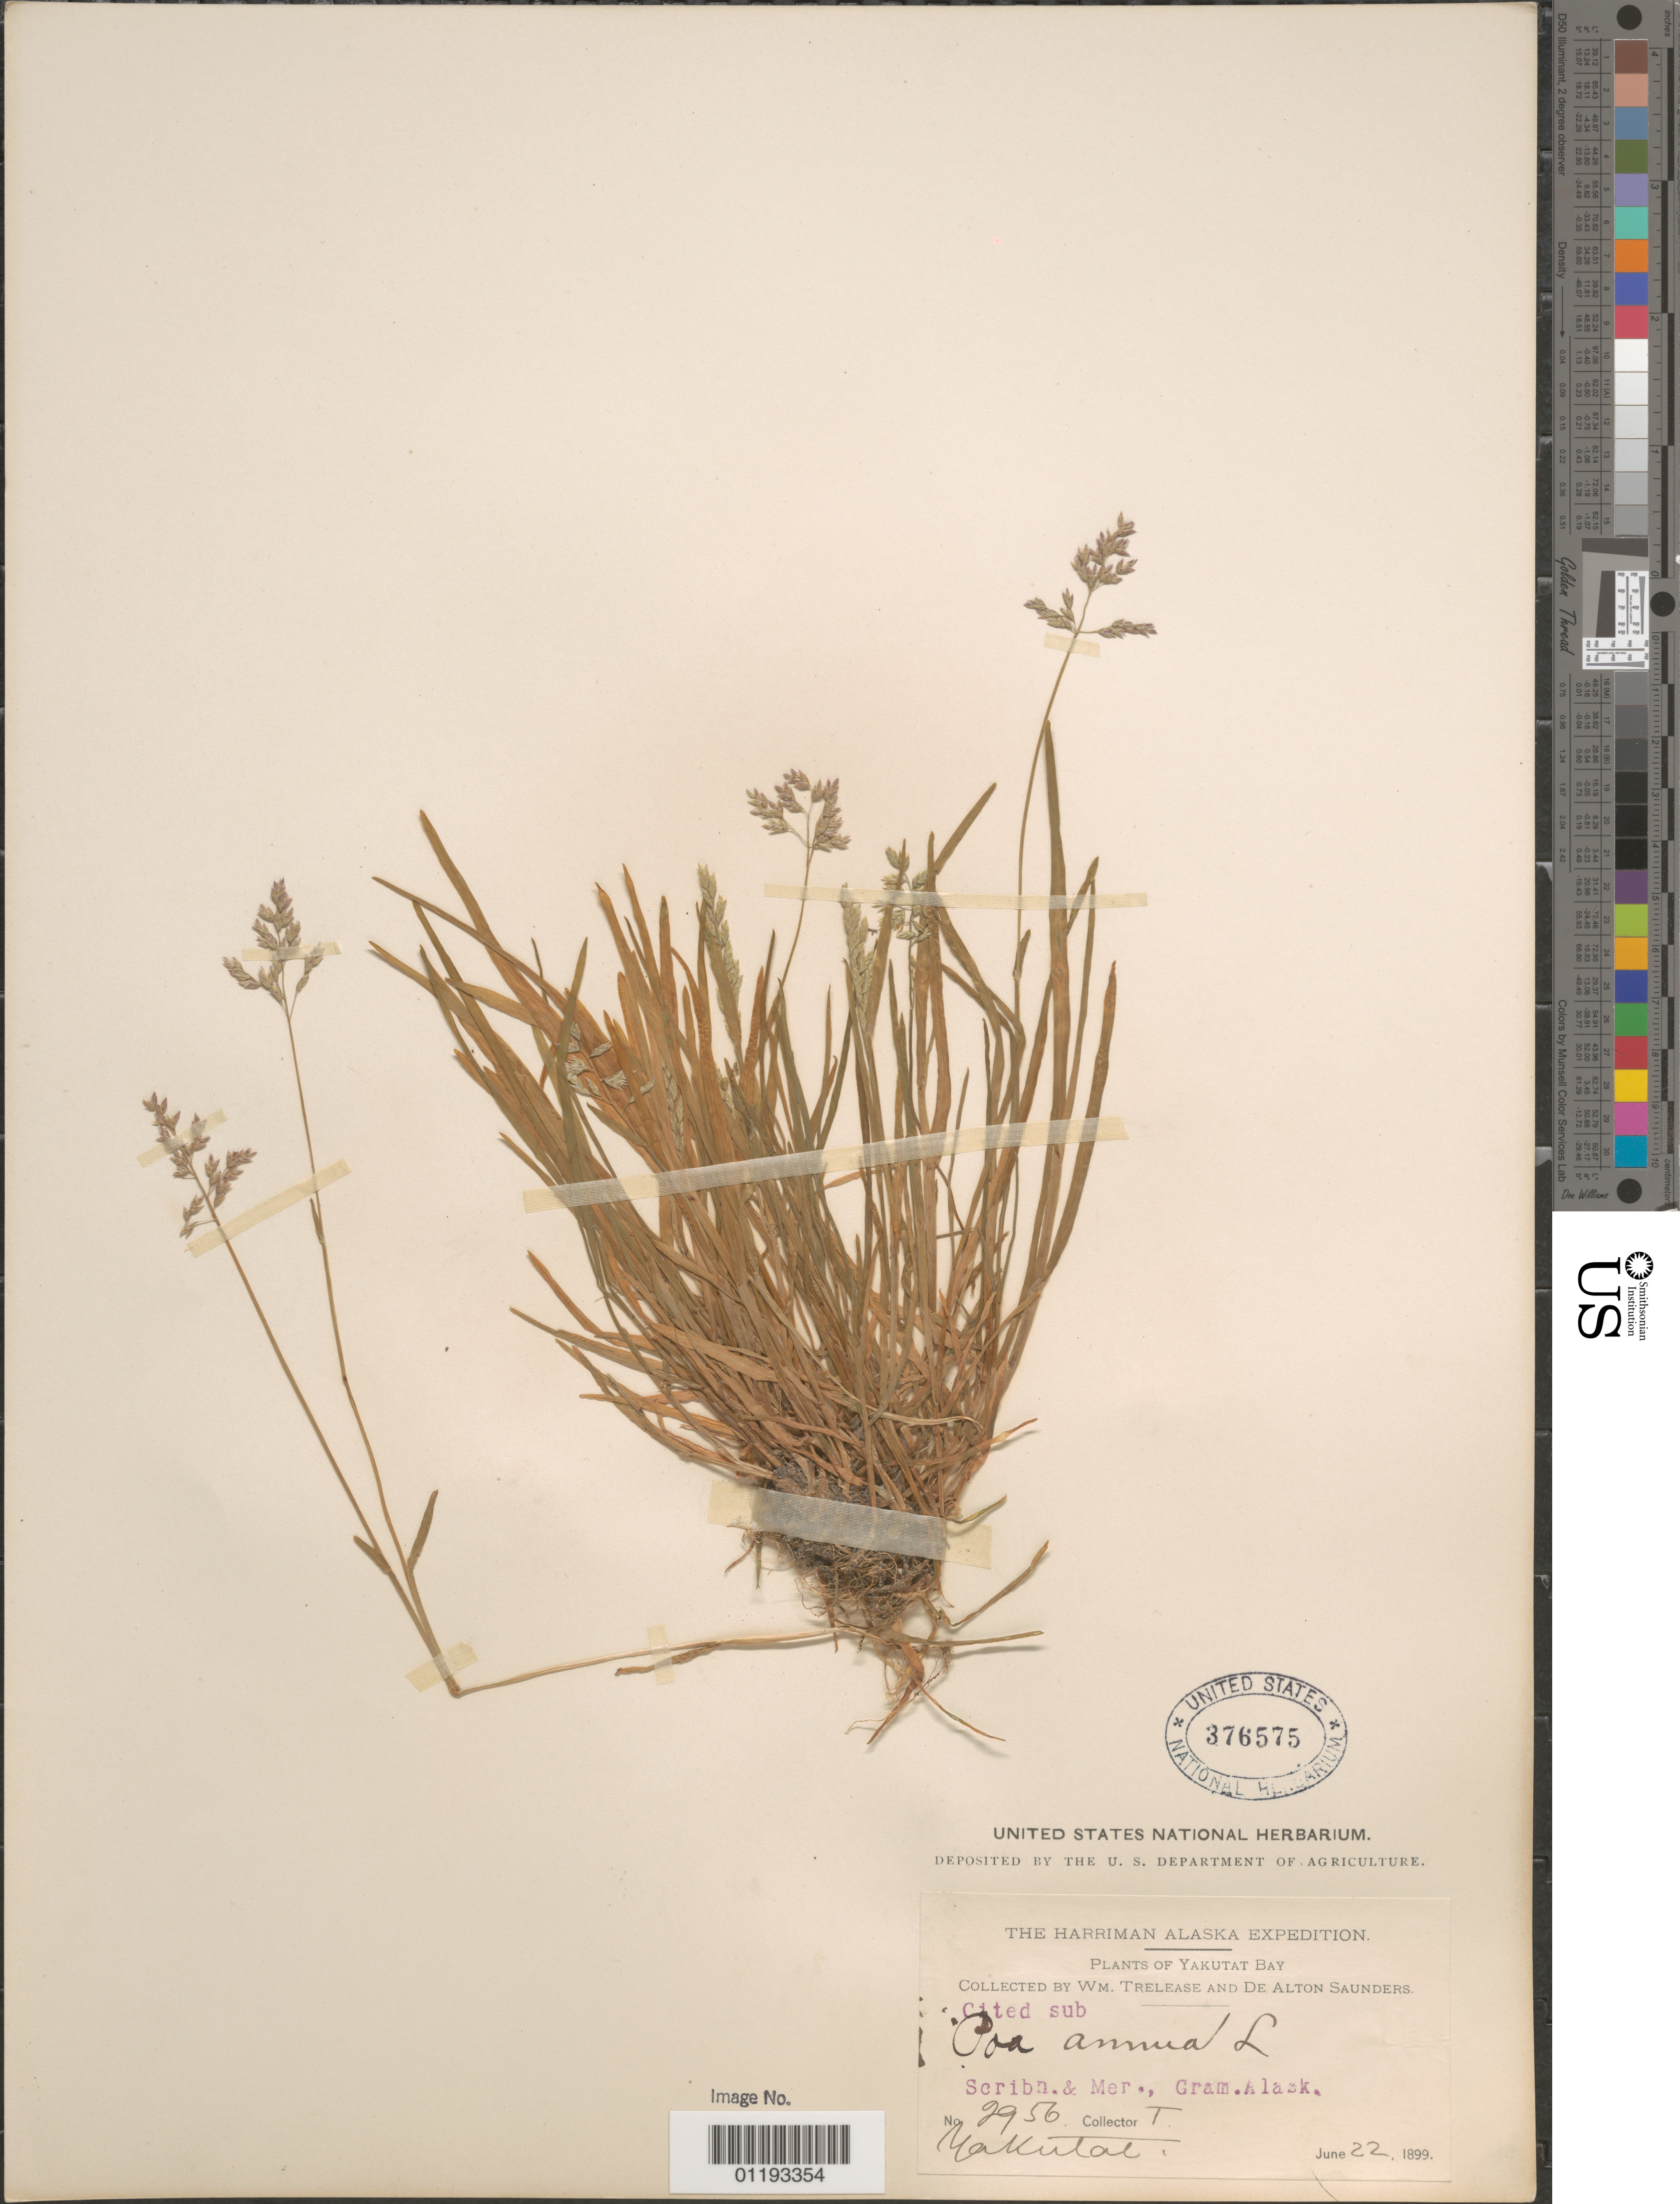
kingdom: Plantae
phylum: Tracheophyta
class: Liliopsida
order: Poales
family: Poaceae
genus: Poa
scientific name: Poa annua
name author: L.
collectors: W. Trelease & D. Saunders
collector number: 2956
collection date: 1899-06-22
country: United States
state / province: Alaska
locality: Yakutat.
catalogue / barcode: US 376575